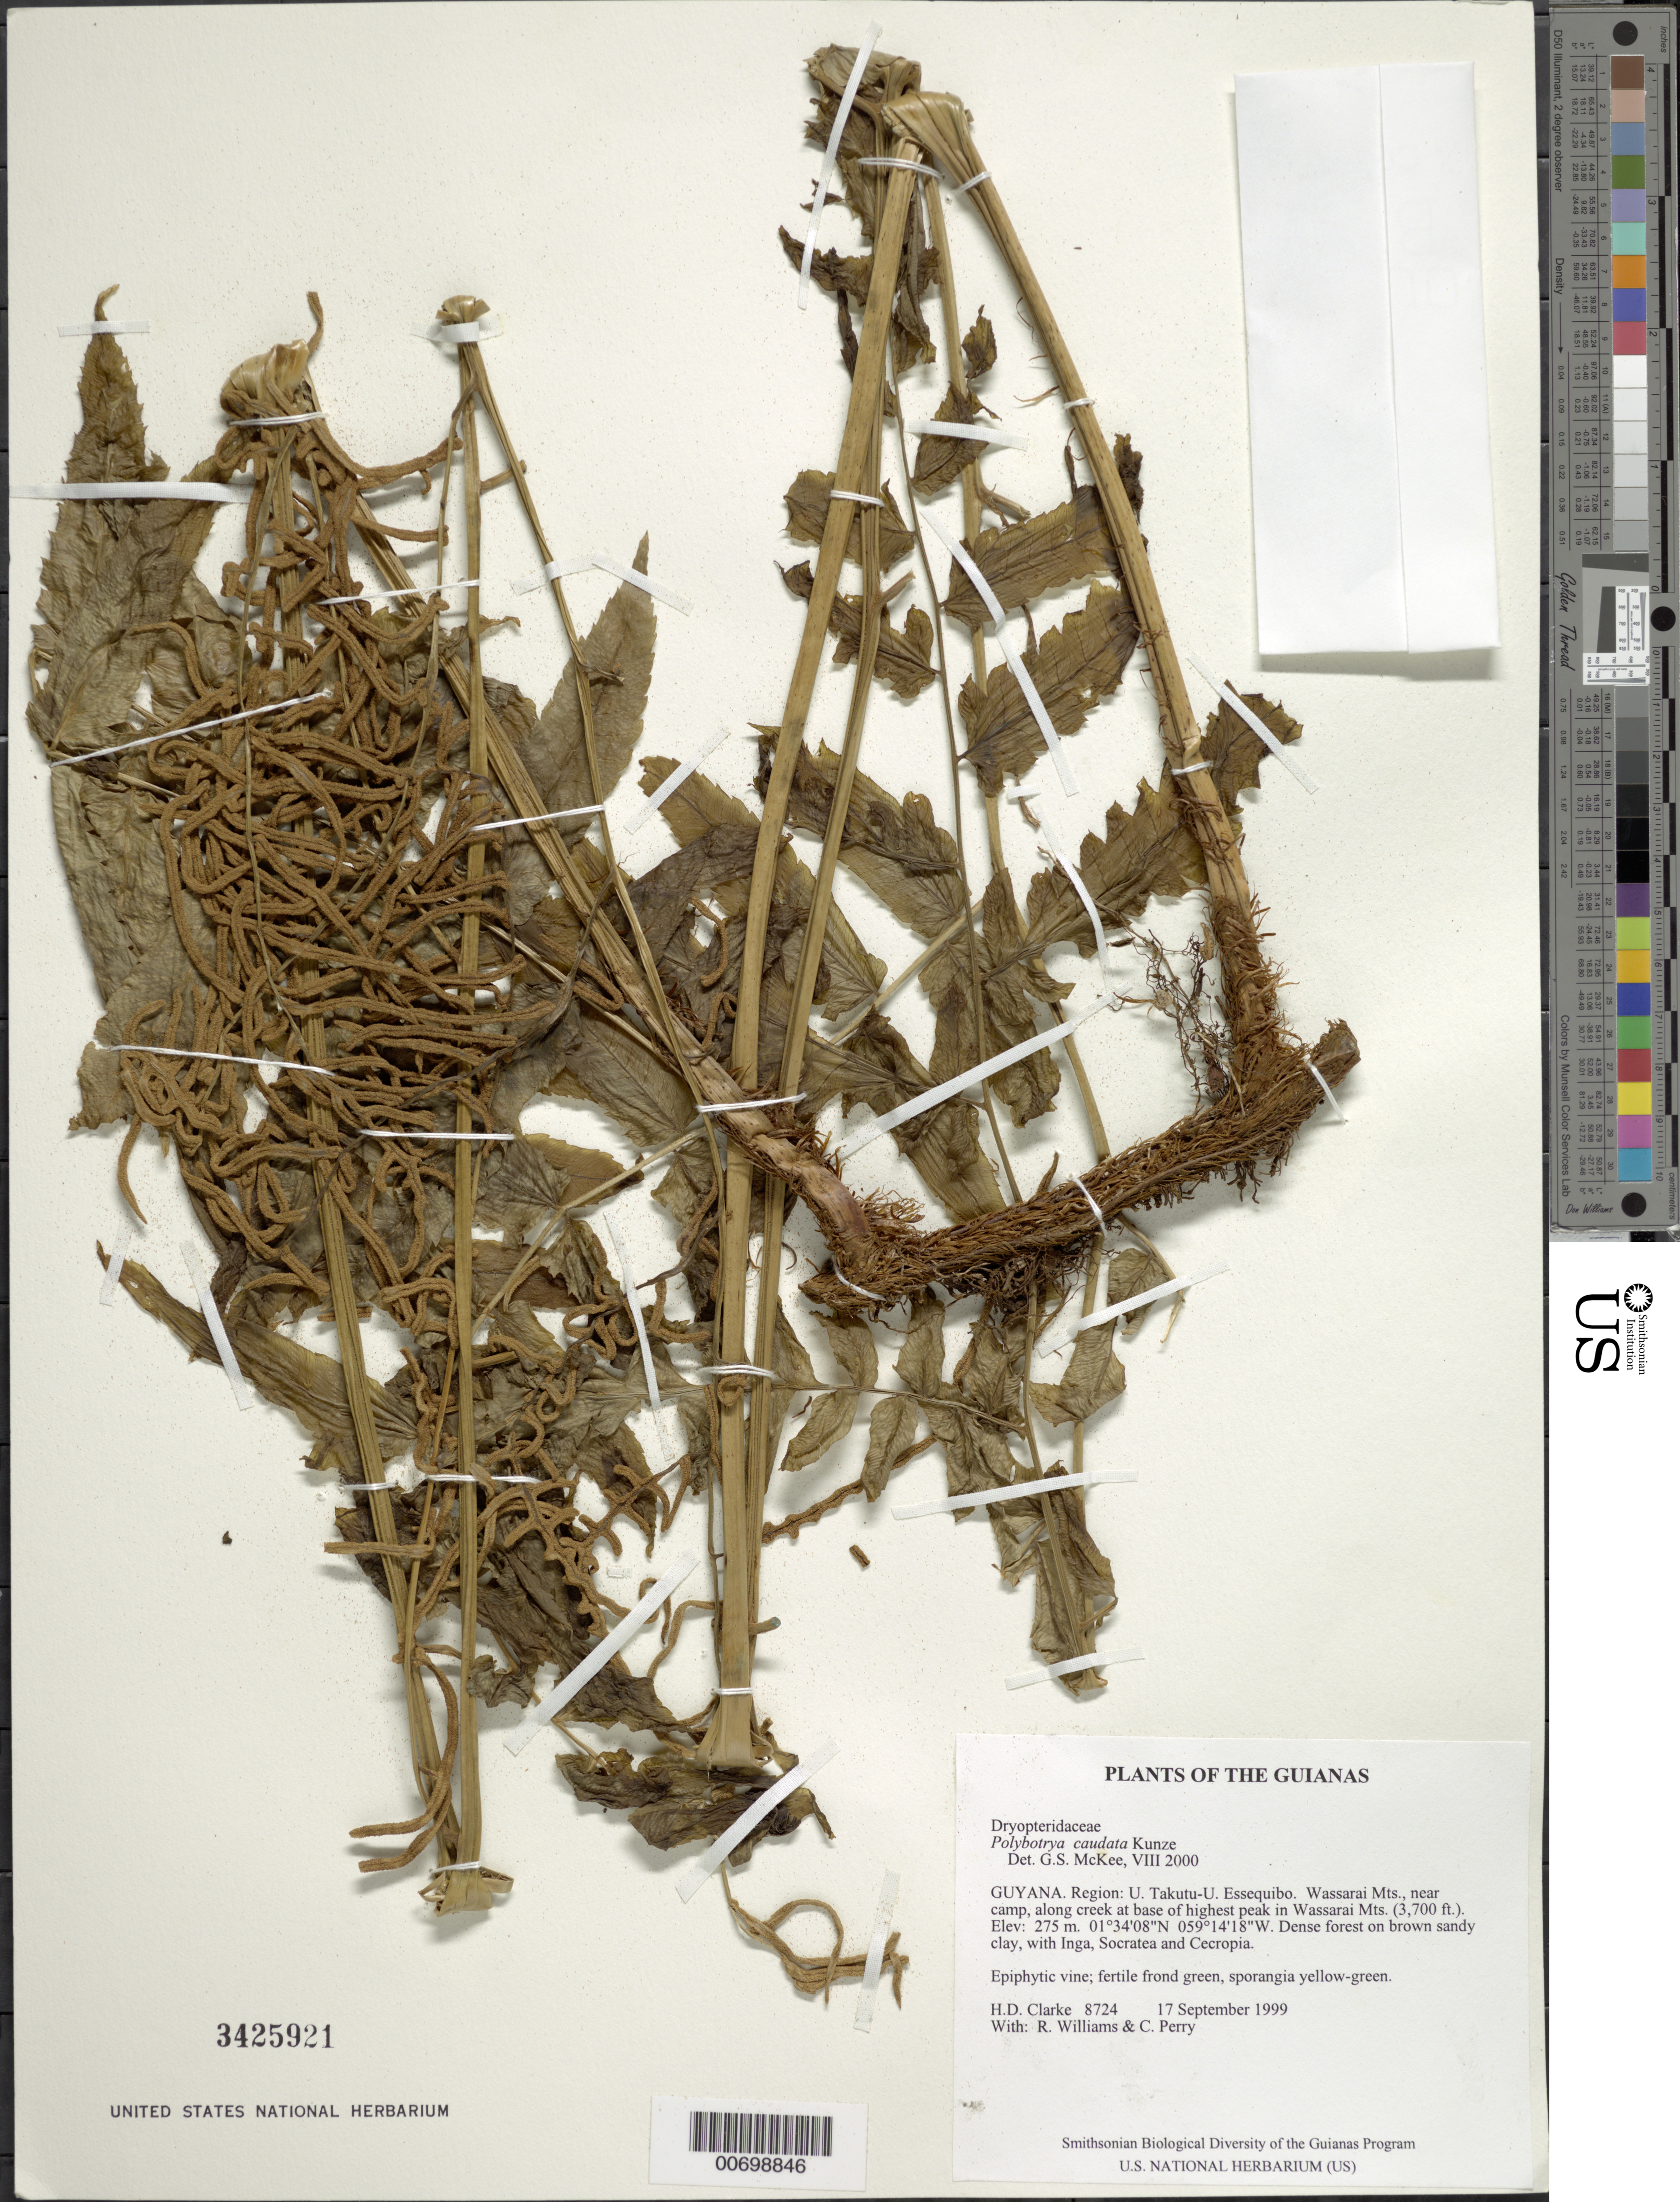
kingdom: Plantae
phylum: Tracheophyta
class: Polypodiopsida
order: Polypodiales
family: Dryopteridaceae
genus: Polybotrya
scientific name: Polybotrya caudata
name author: Kunze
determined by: McKee, G. S., (US), NMNH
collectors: H. D. Clarke, R. Williams & C. Perry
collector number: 8724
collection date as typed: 17 September 1999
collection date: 1999-09-17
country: Guyana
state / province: U. Takutu-U. Essequibo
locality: Wassarai Mts., near camp, along creek at base of highest peak in Wassarai Mts. (3,700 ft.)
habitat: Dense forest on brown sandy clay, with Inga, Socratea and Cecropia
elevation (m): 275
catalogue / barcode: US 3425921